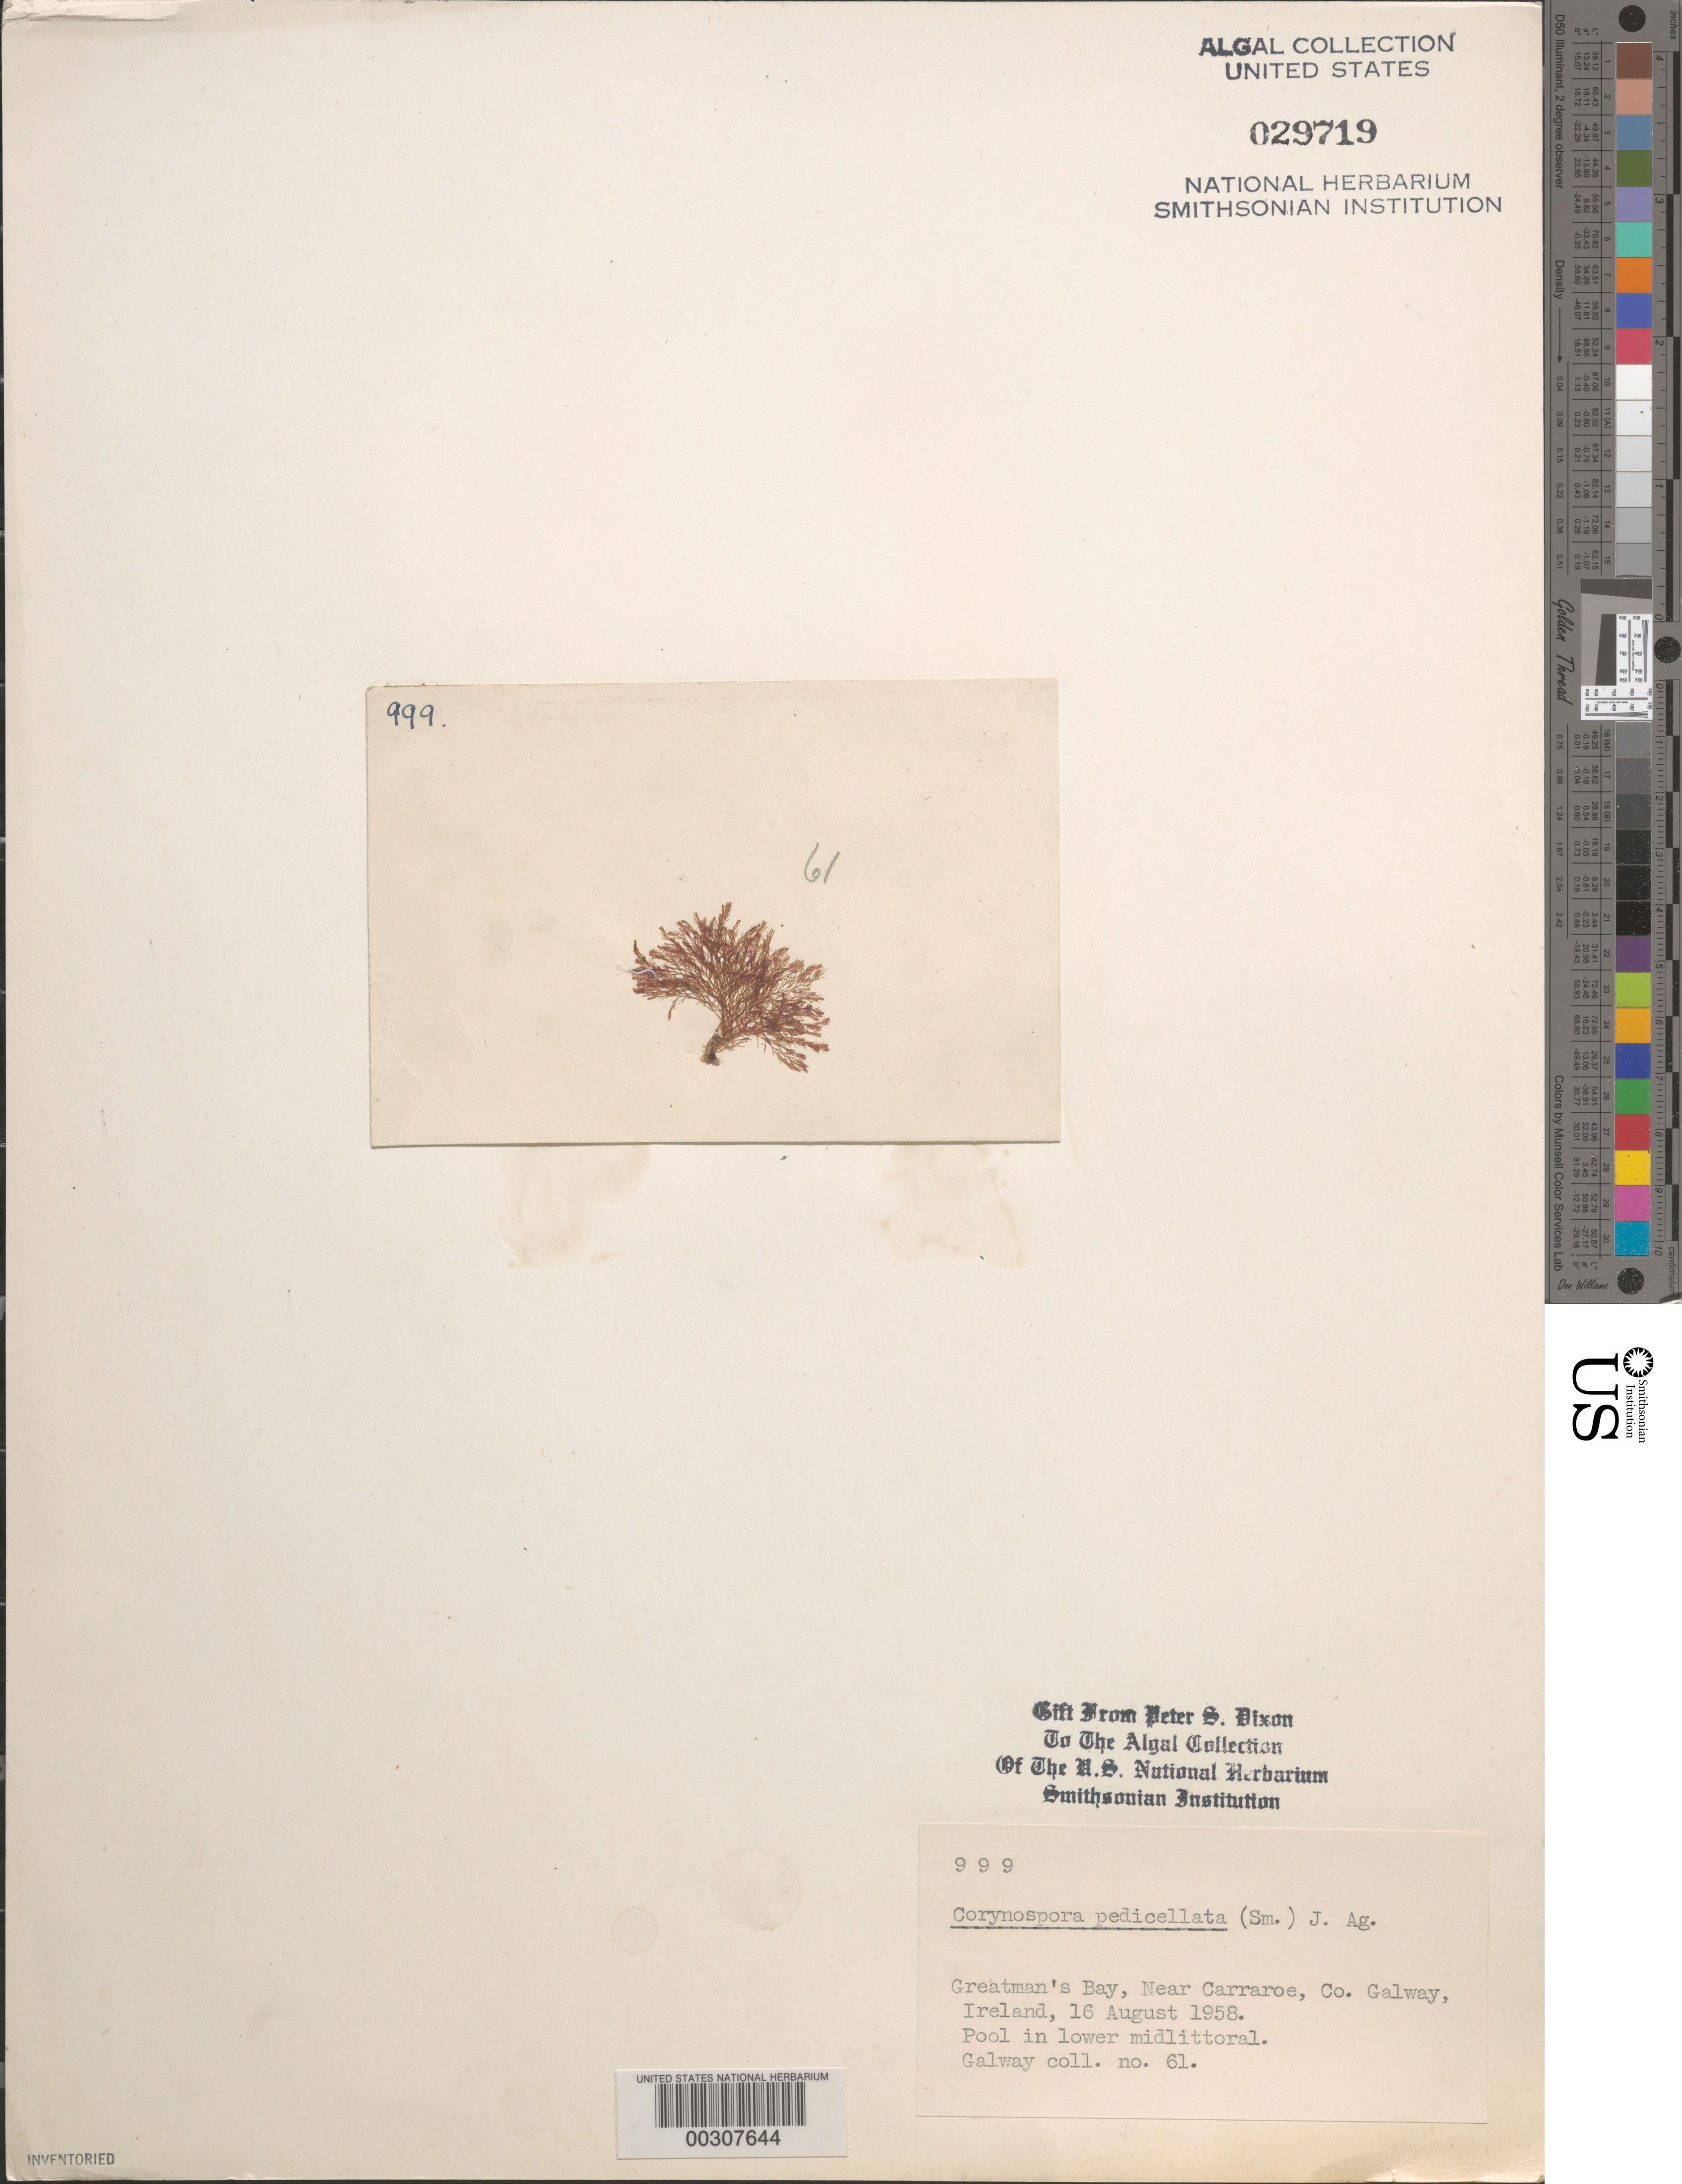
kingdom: Plantae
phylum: Rhodophyta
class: Florideophyceae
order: Ceramiales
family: Wrangeliaceae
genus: Monosporus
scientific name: Monosporus pedicellatus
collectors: P. S. Dixon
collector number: PSD 999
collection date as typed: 16 Aug 1958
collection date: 1958-08-16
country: Ireland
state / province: Connaught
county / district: Galway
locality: Greatman's Bay, near Carraroe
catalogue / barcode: US 29719